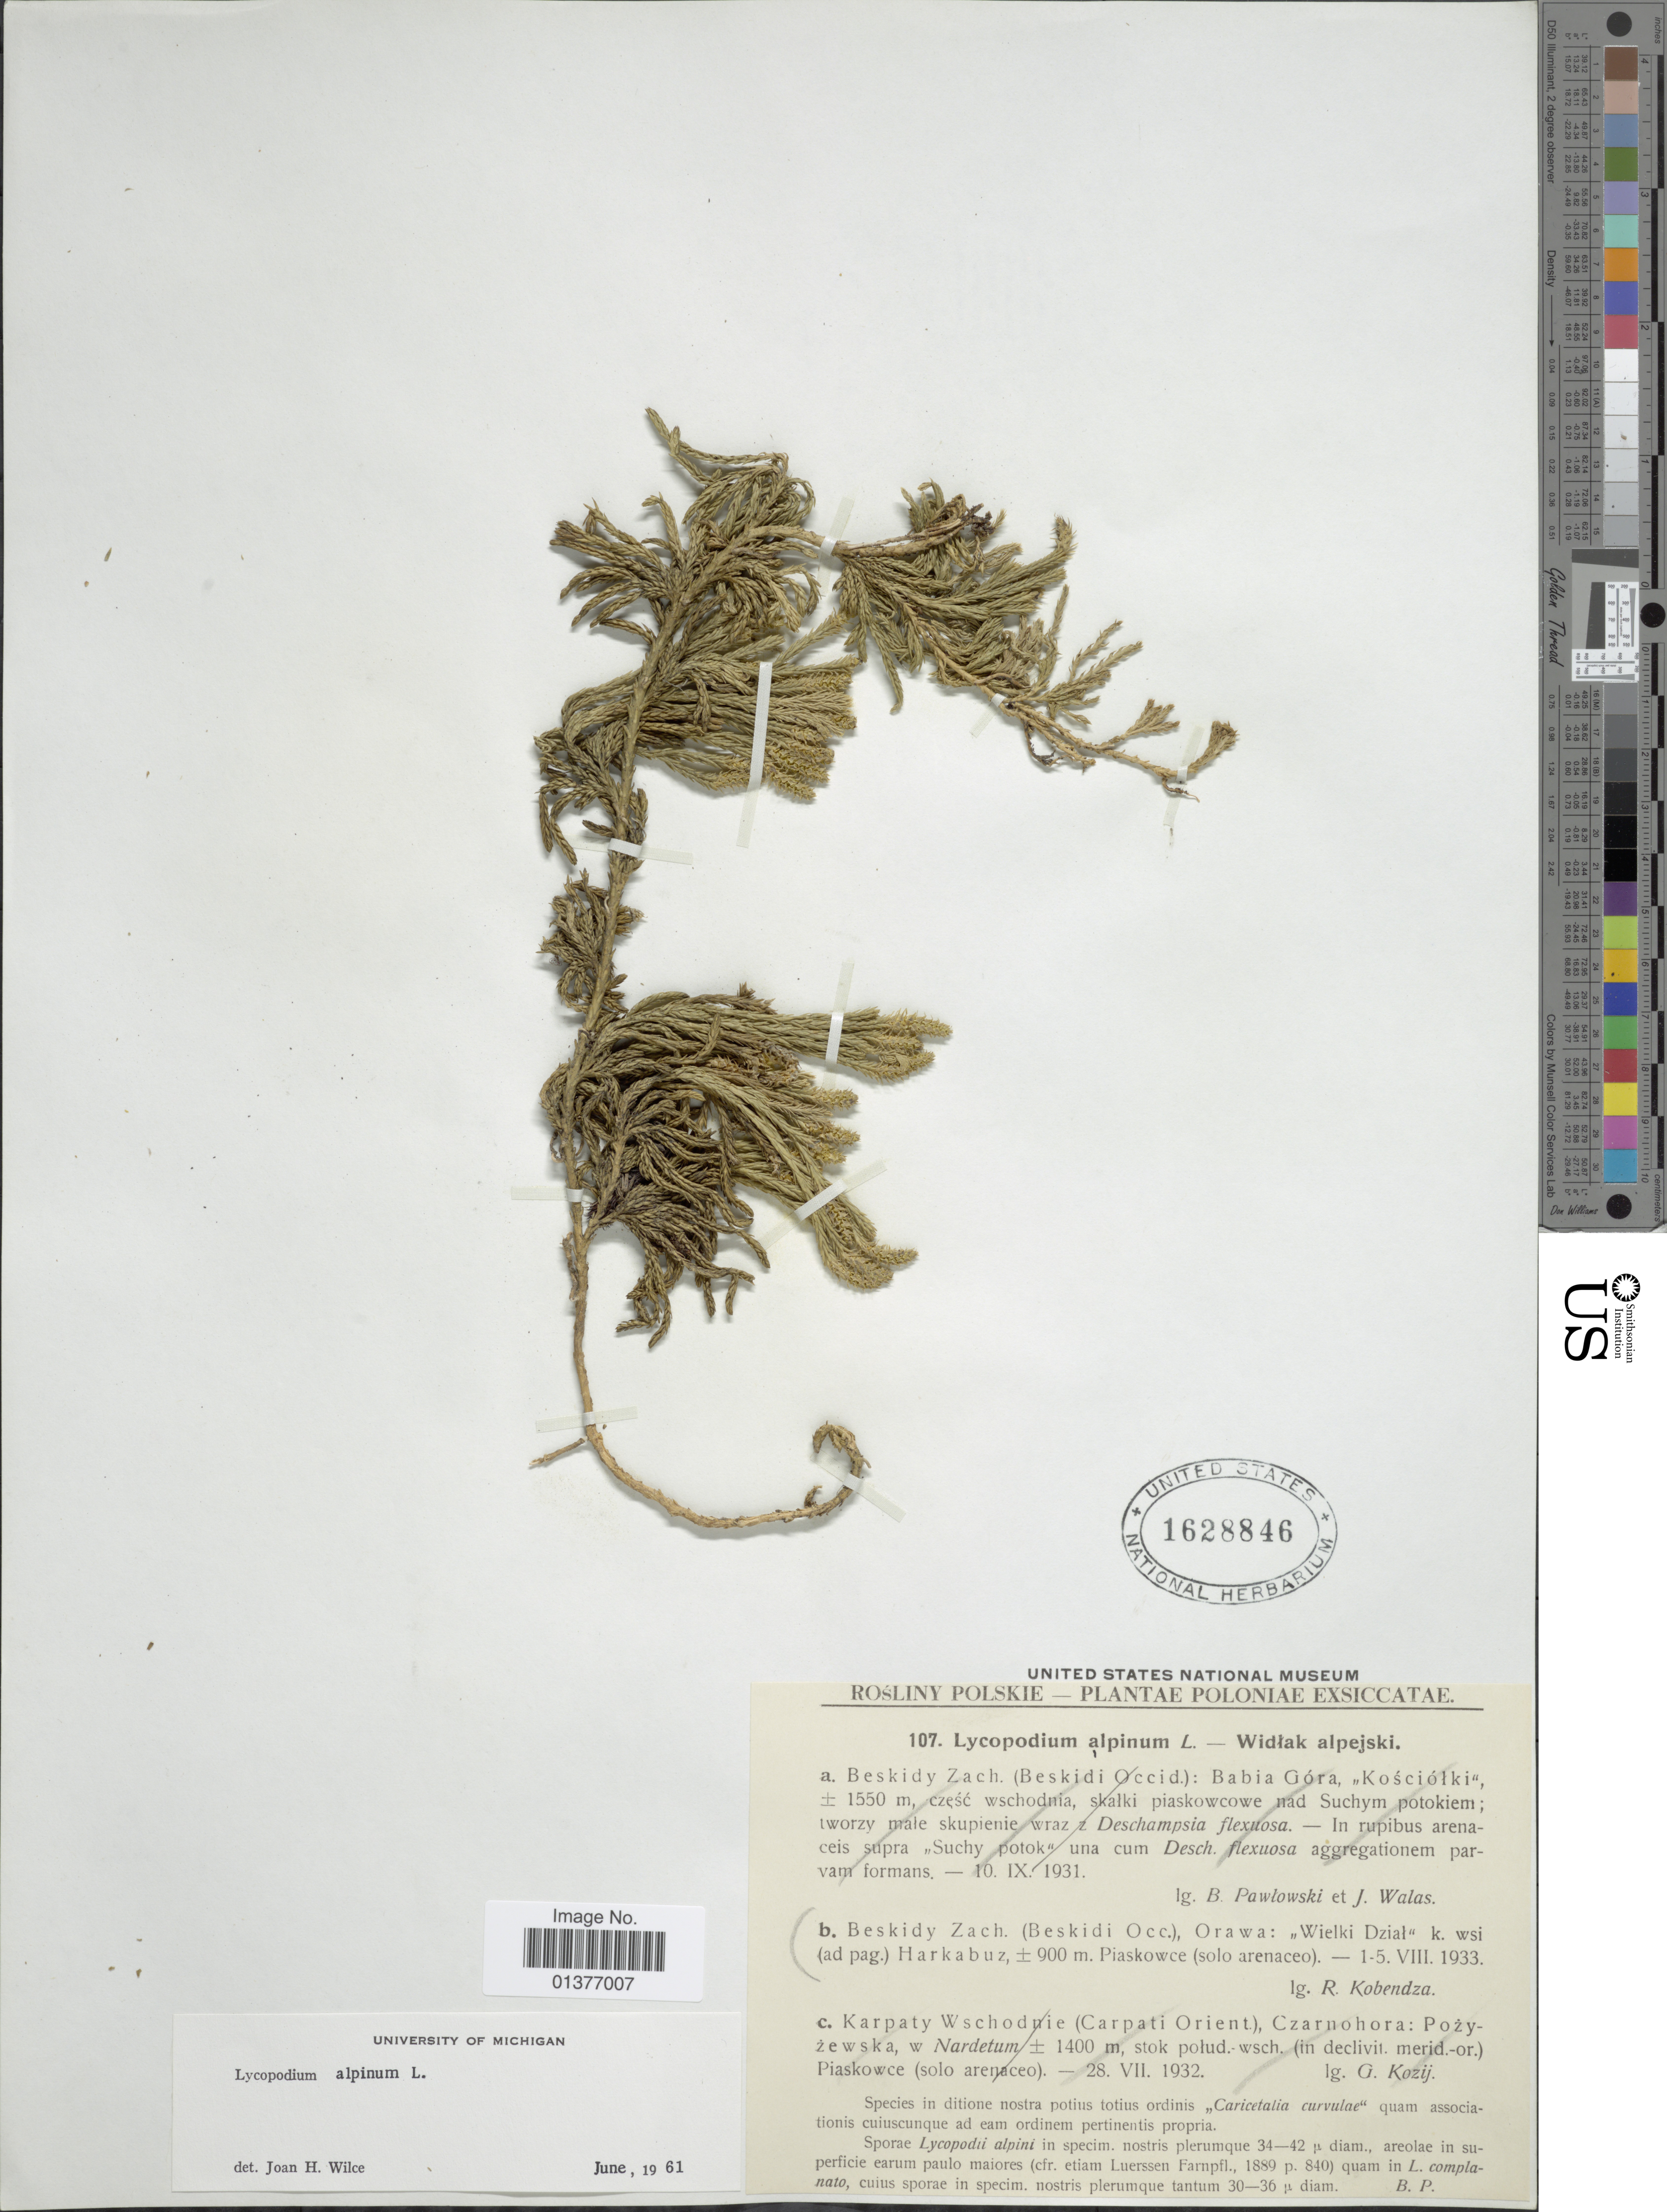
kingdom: Plantae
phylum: Tracheophyta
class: Lycopodiopsida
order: Lycopodiales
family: Lycopodiaceae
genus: Diphasiastrum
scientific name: Diphasiastrum alpinum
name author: (L.) Holub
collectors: R. Kobendza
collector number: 107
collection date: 1933-08-01/1933-08-05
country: Poland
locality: Beskidy Zach.(Beskidi Occ.) Orawa: Wielki Dzial k. wsi Harkabuz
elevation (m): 900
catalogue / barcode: US 1628846